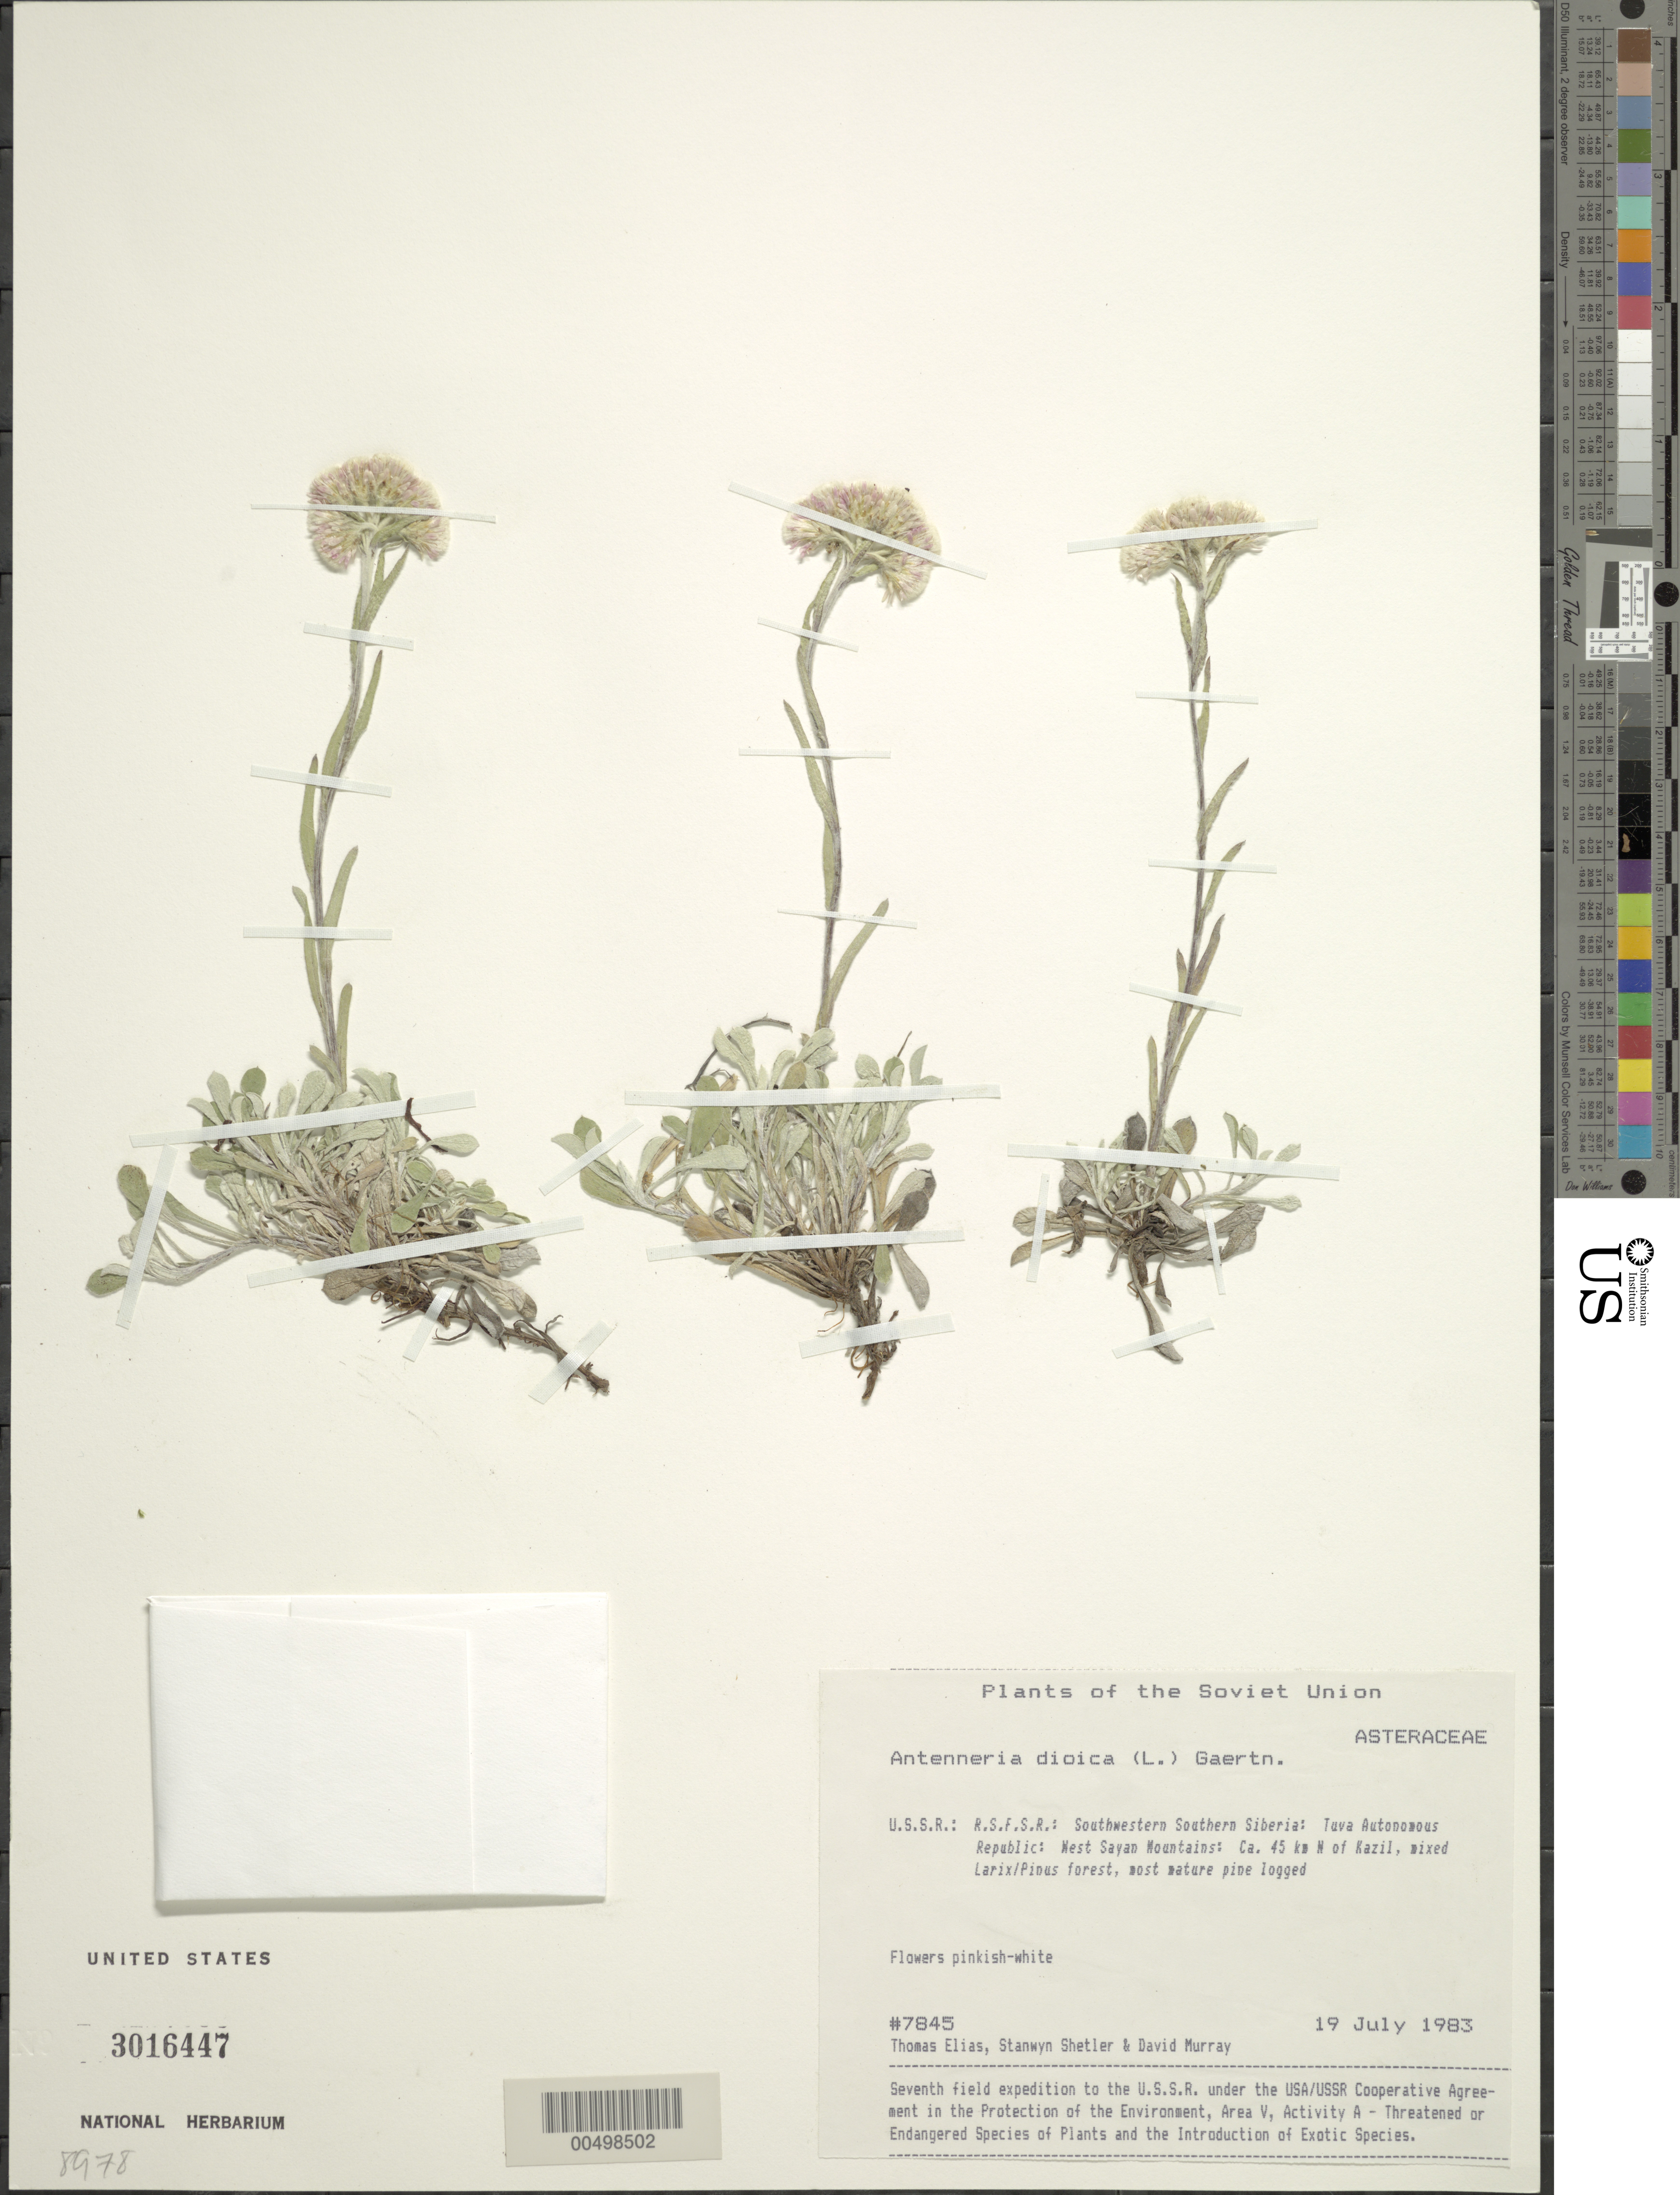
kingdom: Plantae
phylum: Tracheophyta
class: Magnoliopsida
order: Asterales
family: Asteraceae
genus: Antennaria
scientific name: Antennaria dioica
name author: (L.) Gaertn.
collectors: T. Elias, S. Shetler & D. F. Murray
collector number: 7845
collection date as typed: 19 Jul 1983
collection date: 1983-07-19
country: Russian Federation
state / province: Tuva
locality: West Sayan Mountains, ca. 45 km N of Kazil [Kyzyl]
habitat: mixed Larix/Pinus forest, most mature pine logged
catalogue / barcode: US 3016447